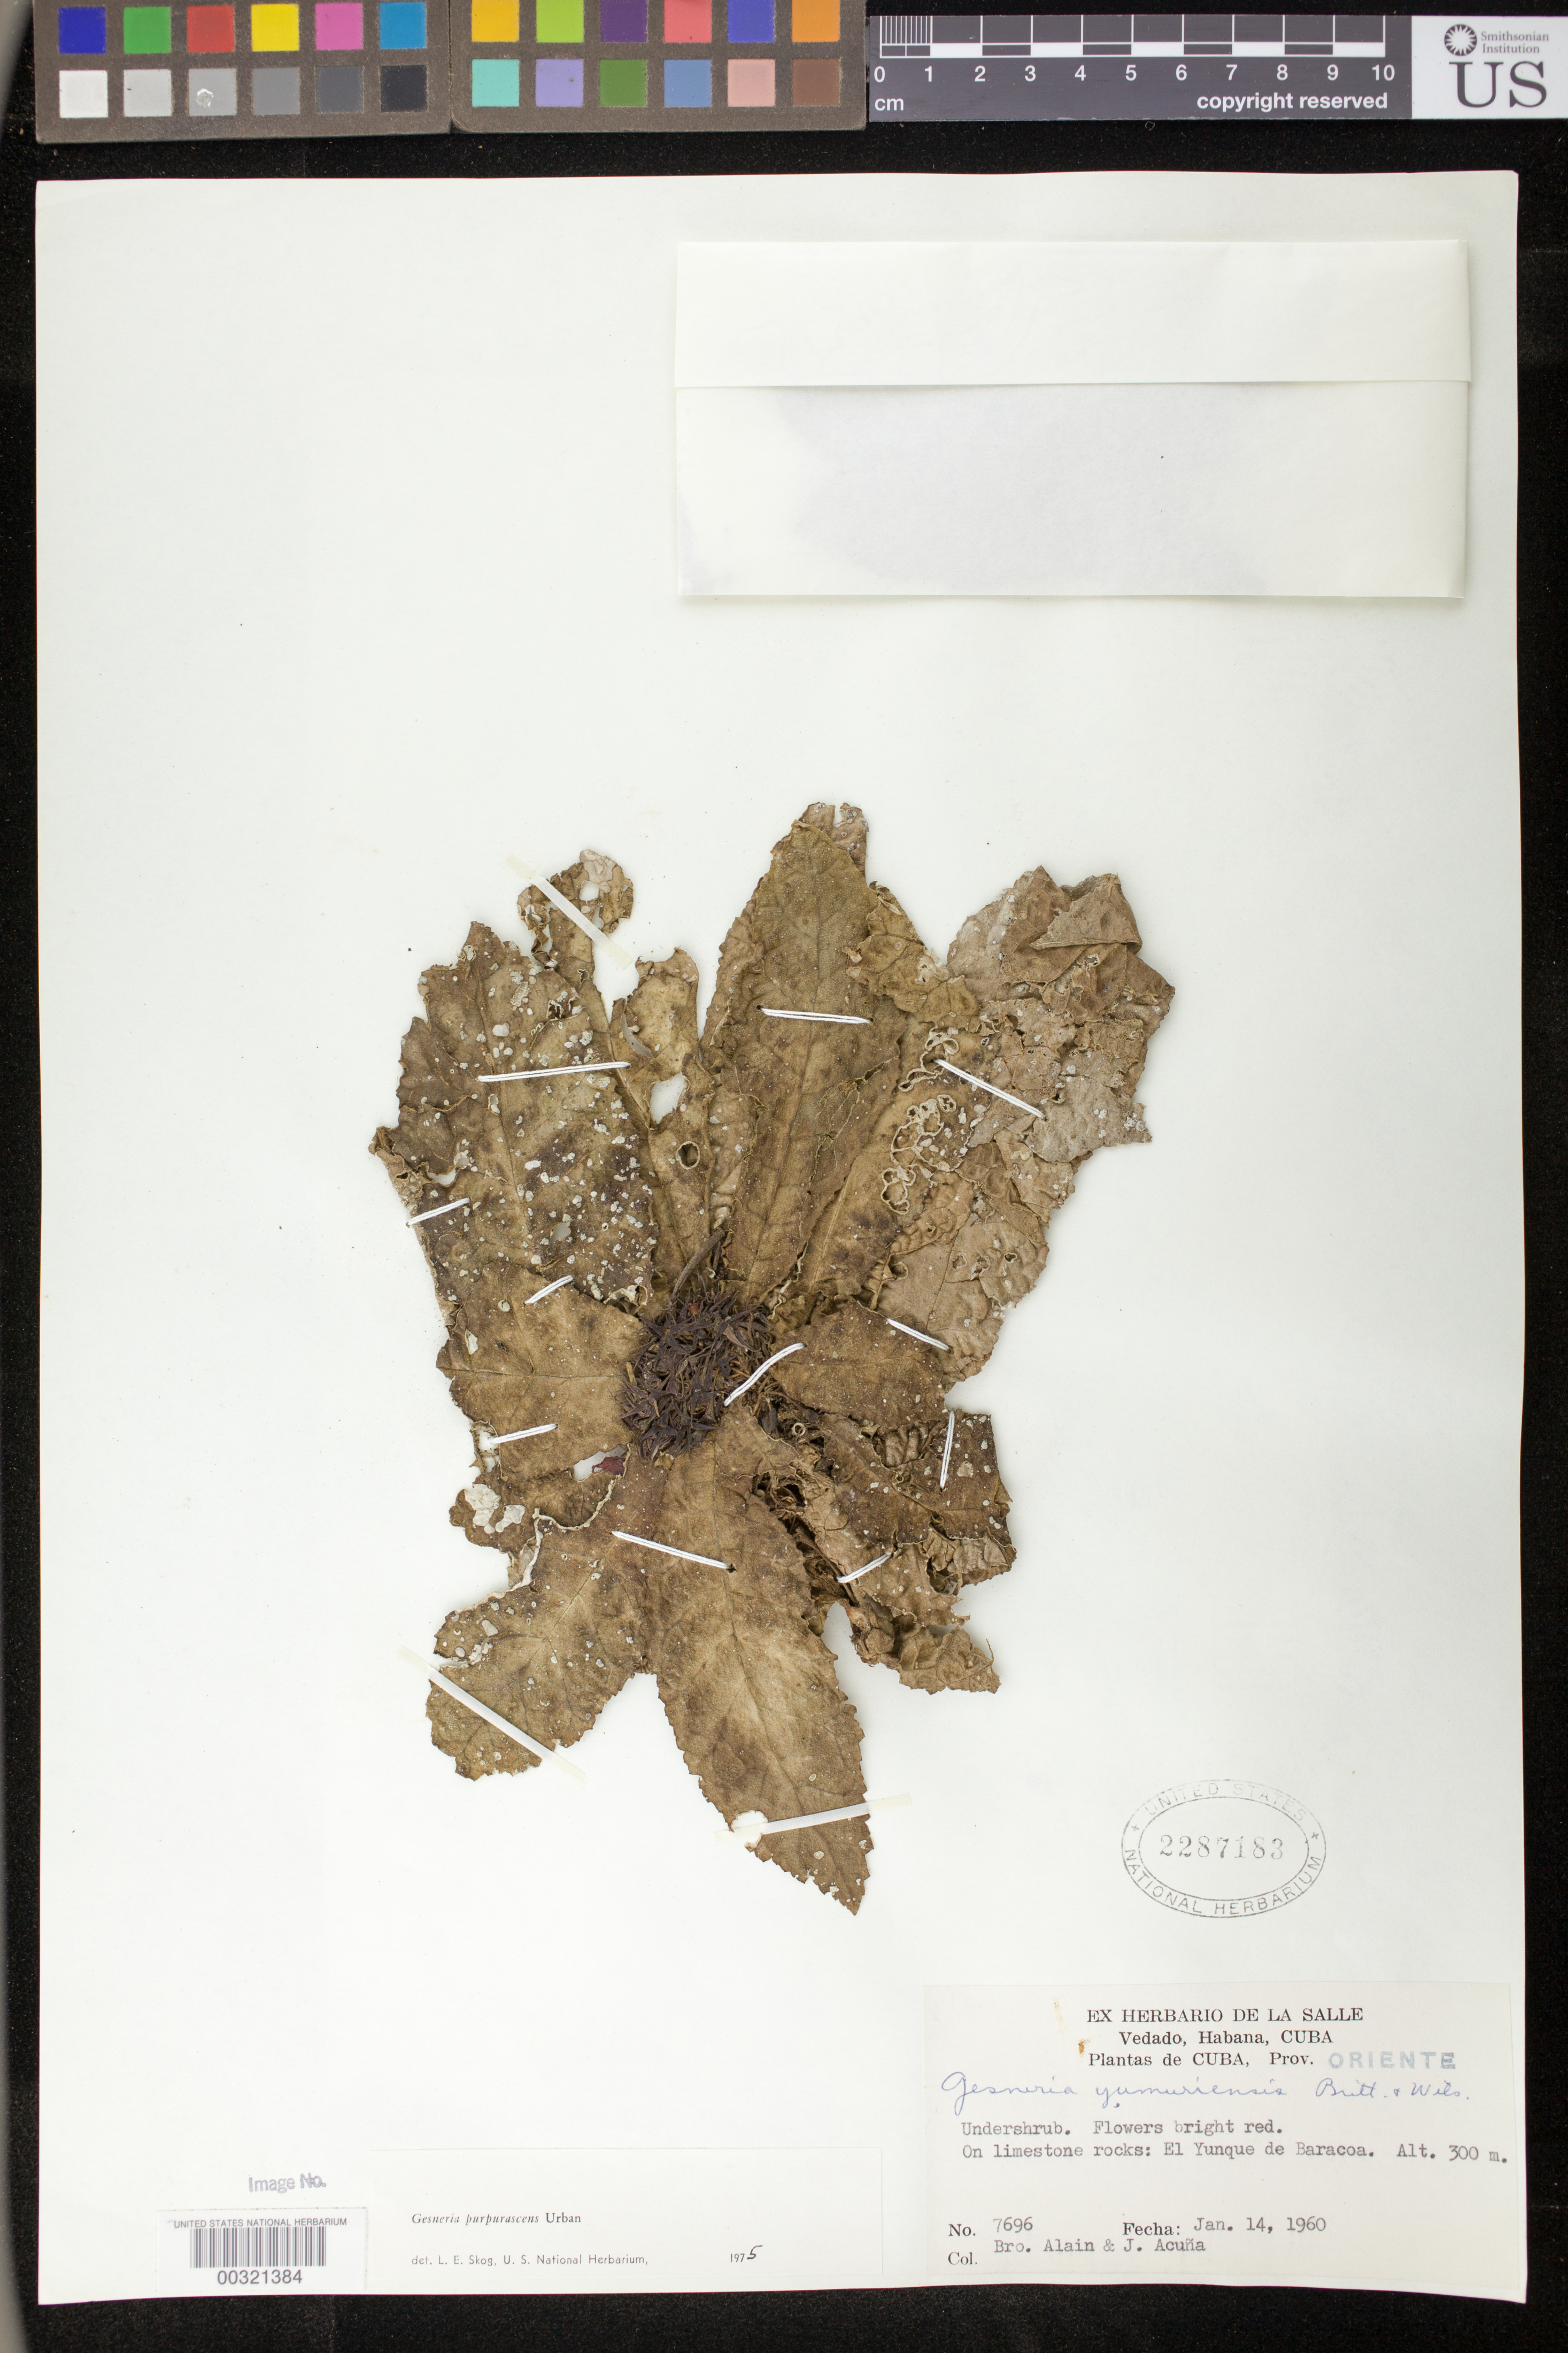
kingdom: Plantae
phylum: Tracheophyta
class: Magnoliopsida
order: Lamiales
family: Gesneriaceae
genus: Gesneria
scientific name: Gesneria purpurascens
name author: Urb.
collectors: A. H. Liogier & J. Acuña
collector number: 7696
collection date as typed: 14 Jan 1960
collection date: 1960-01-14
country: Cuba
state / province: Oriente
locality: El Yunque de Baracoa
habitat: On limestone rocks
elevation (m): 300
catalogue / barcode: US 2287183